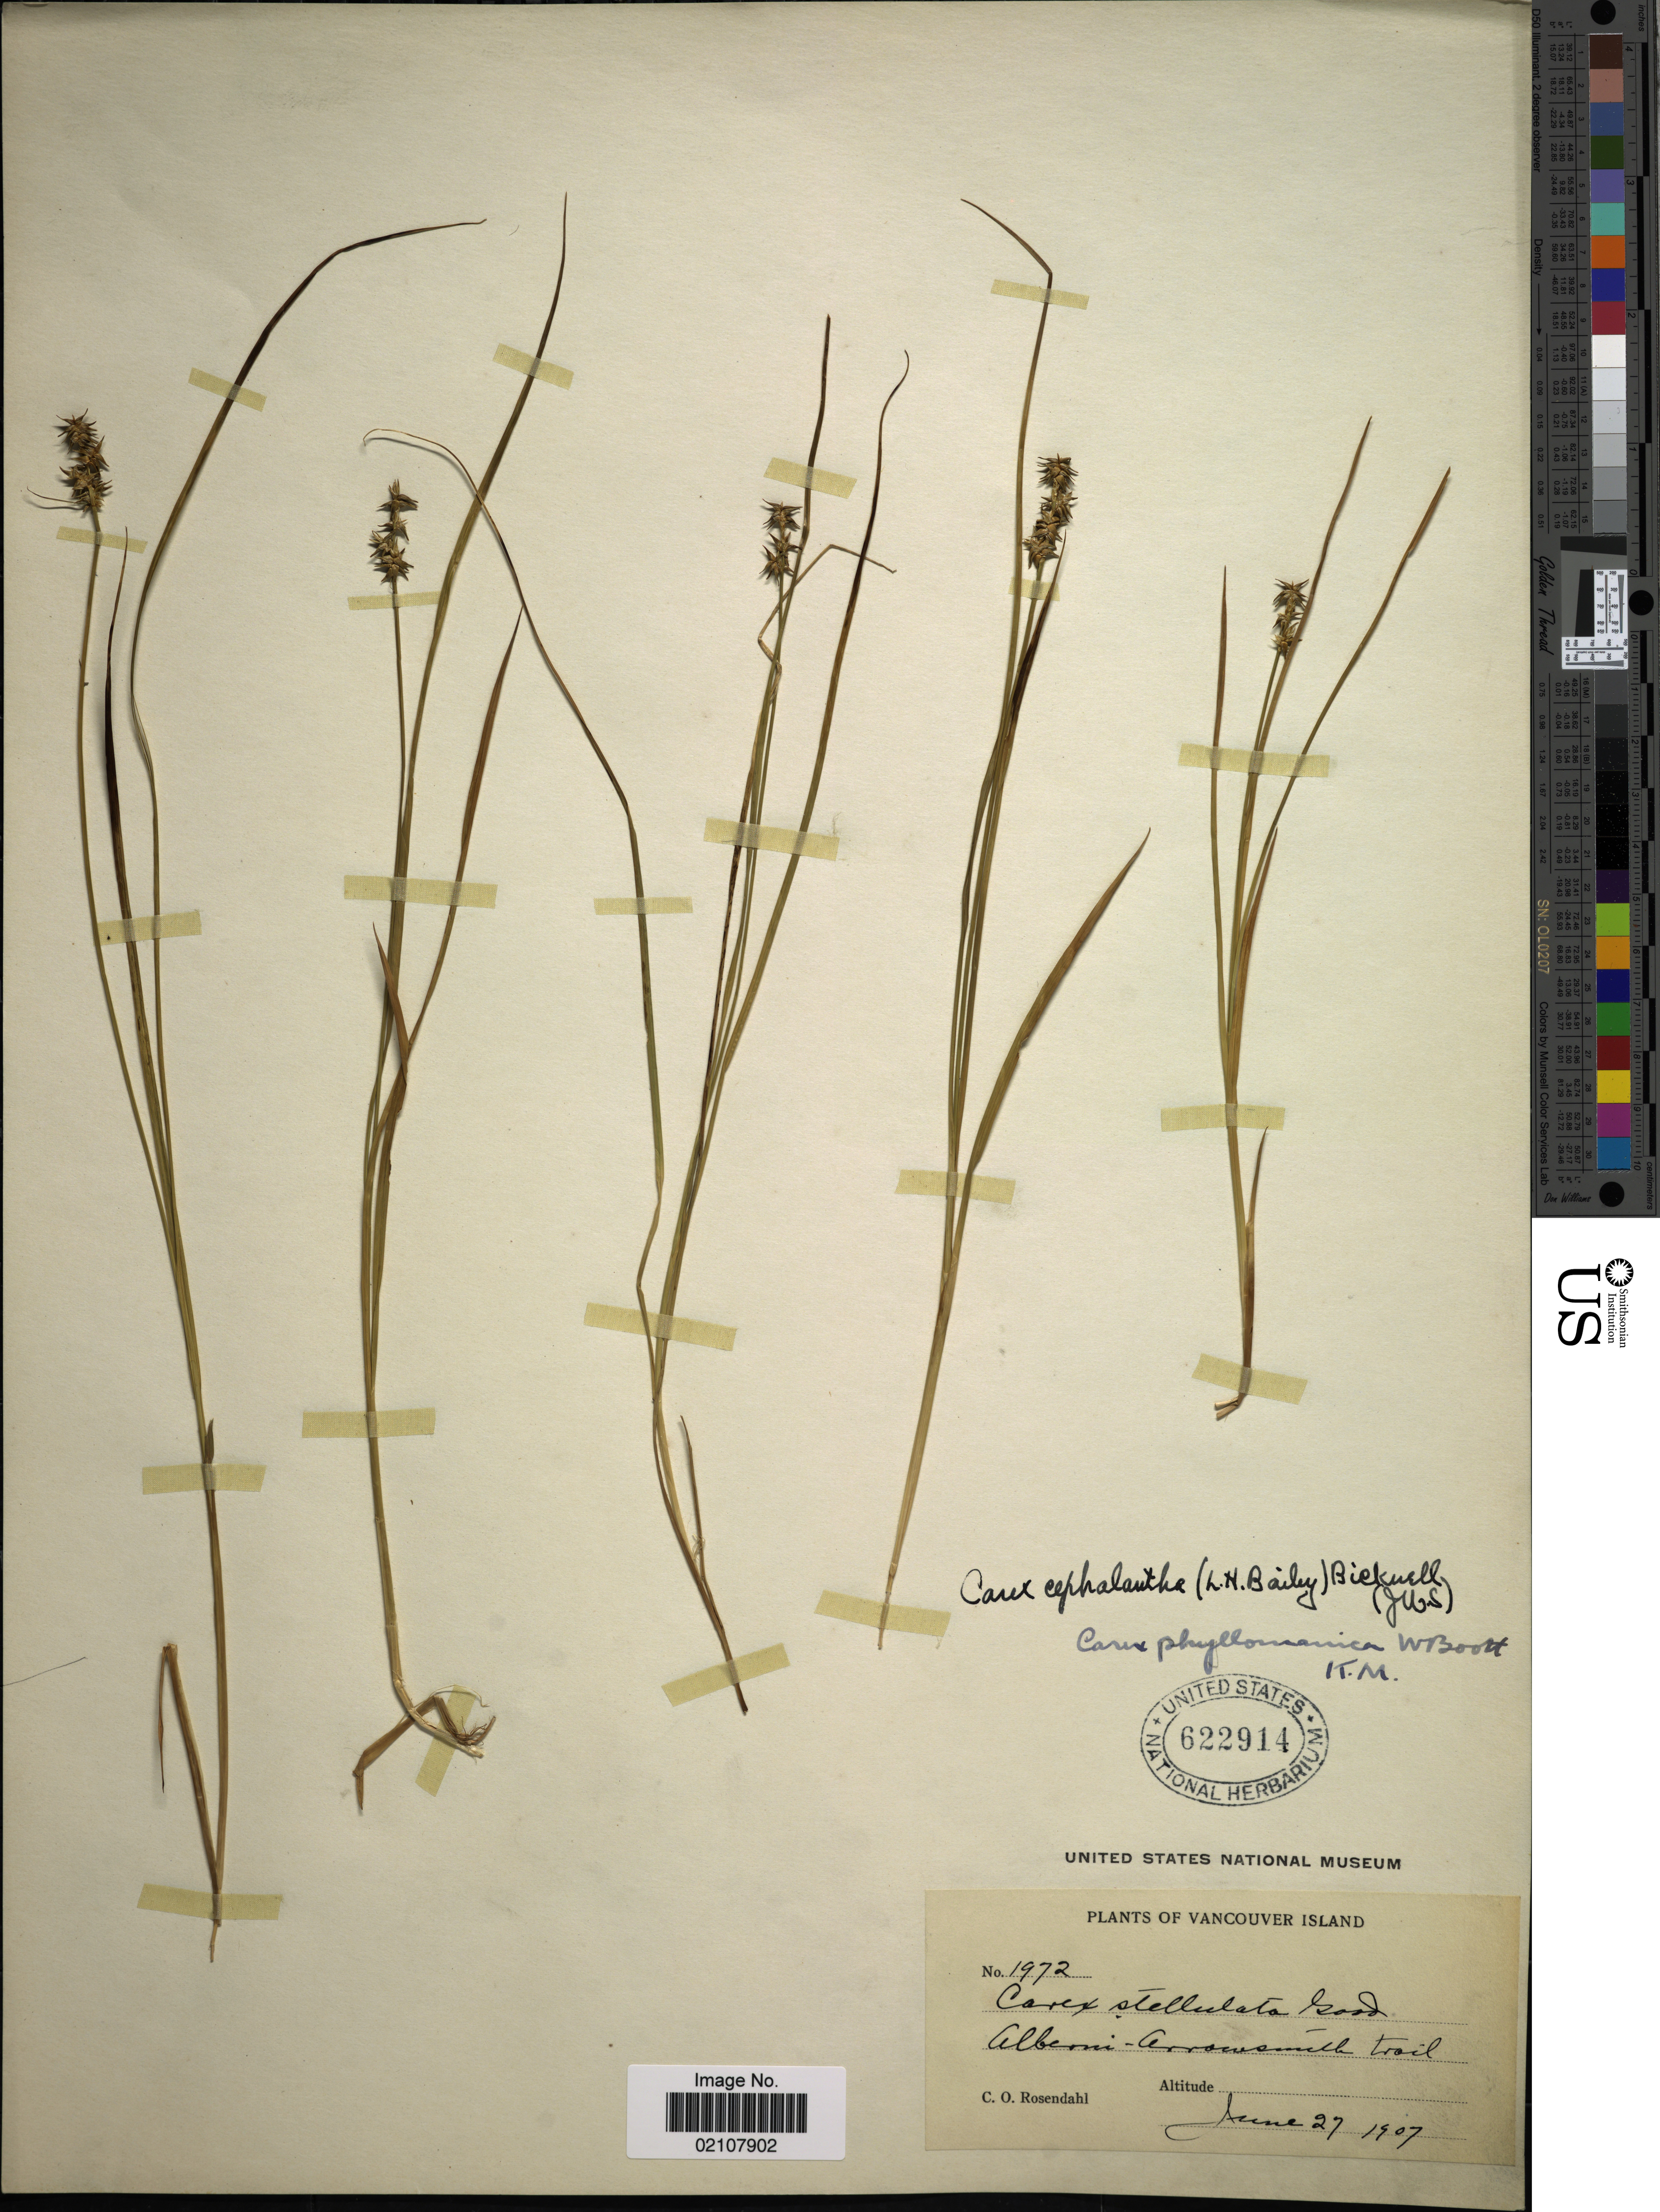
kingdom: Plantae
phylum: Tracheophyta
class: Liliopsida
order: Poales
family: Cyperaceae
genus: Carex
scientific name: Carex echinata subsp. echinata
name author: Murray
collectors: C. O. Rosendahl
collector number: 1972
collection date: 1907-06-27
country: Canada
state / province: British Columbia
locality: Vancouver Island, Albeni-Arrowsmith trail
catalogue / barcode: US 622914